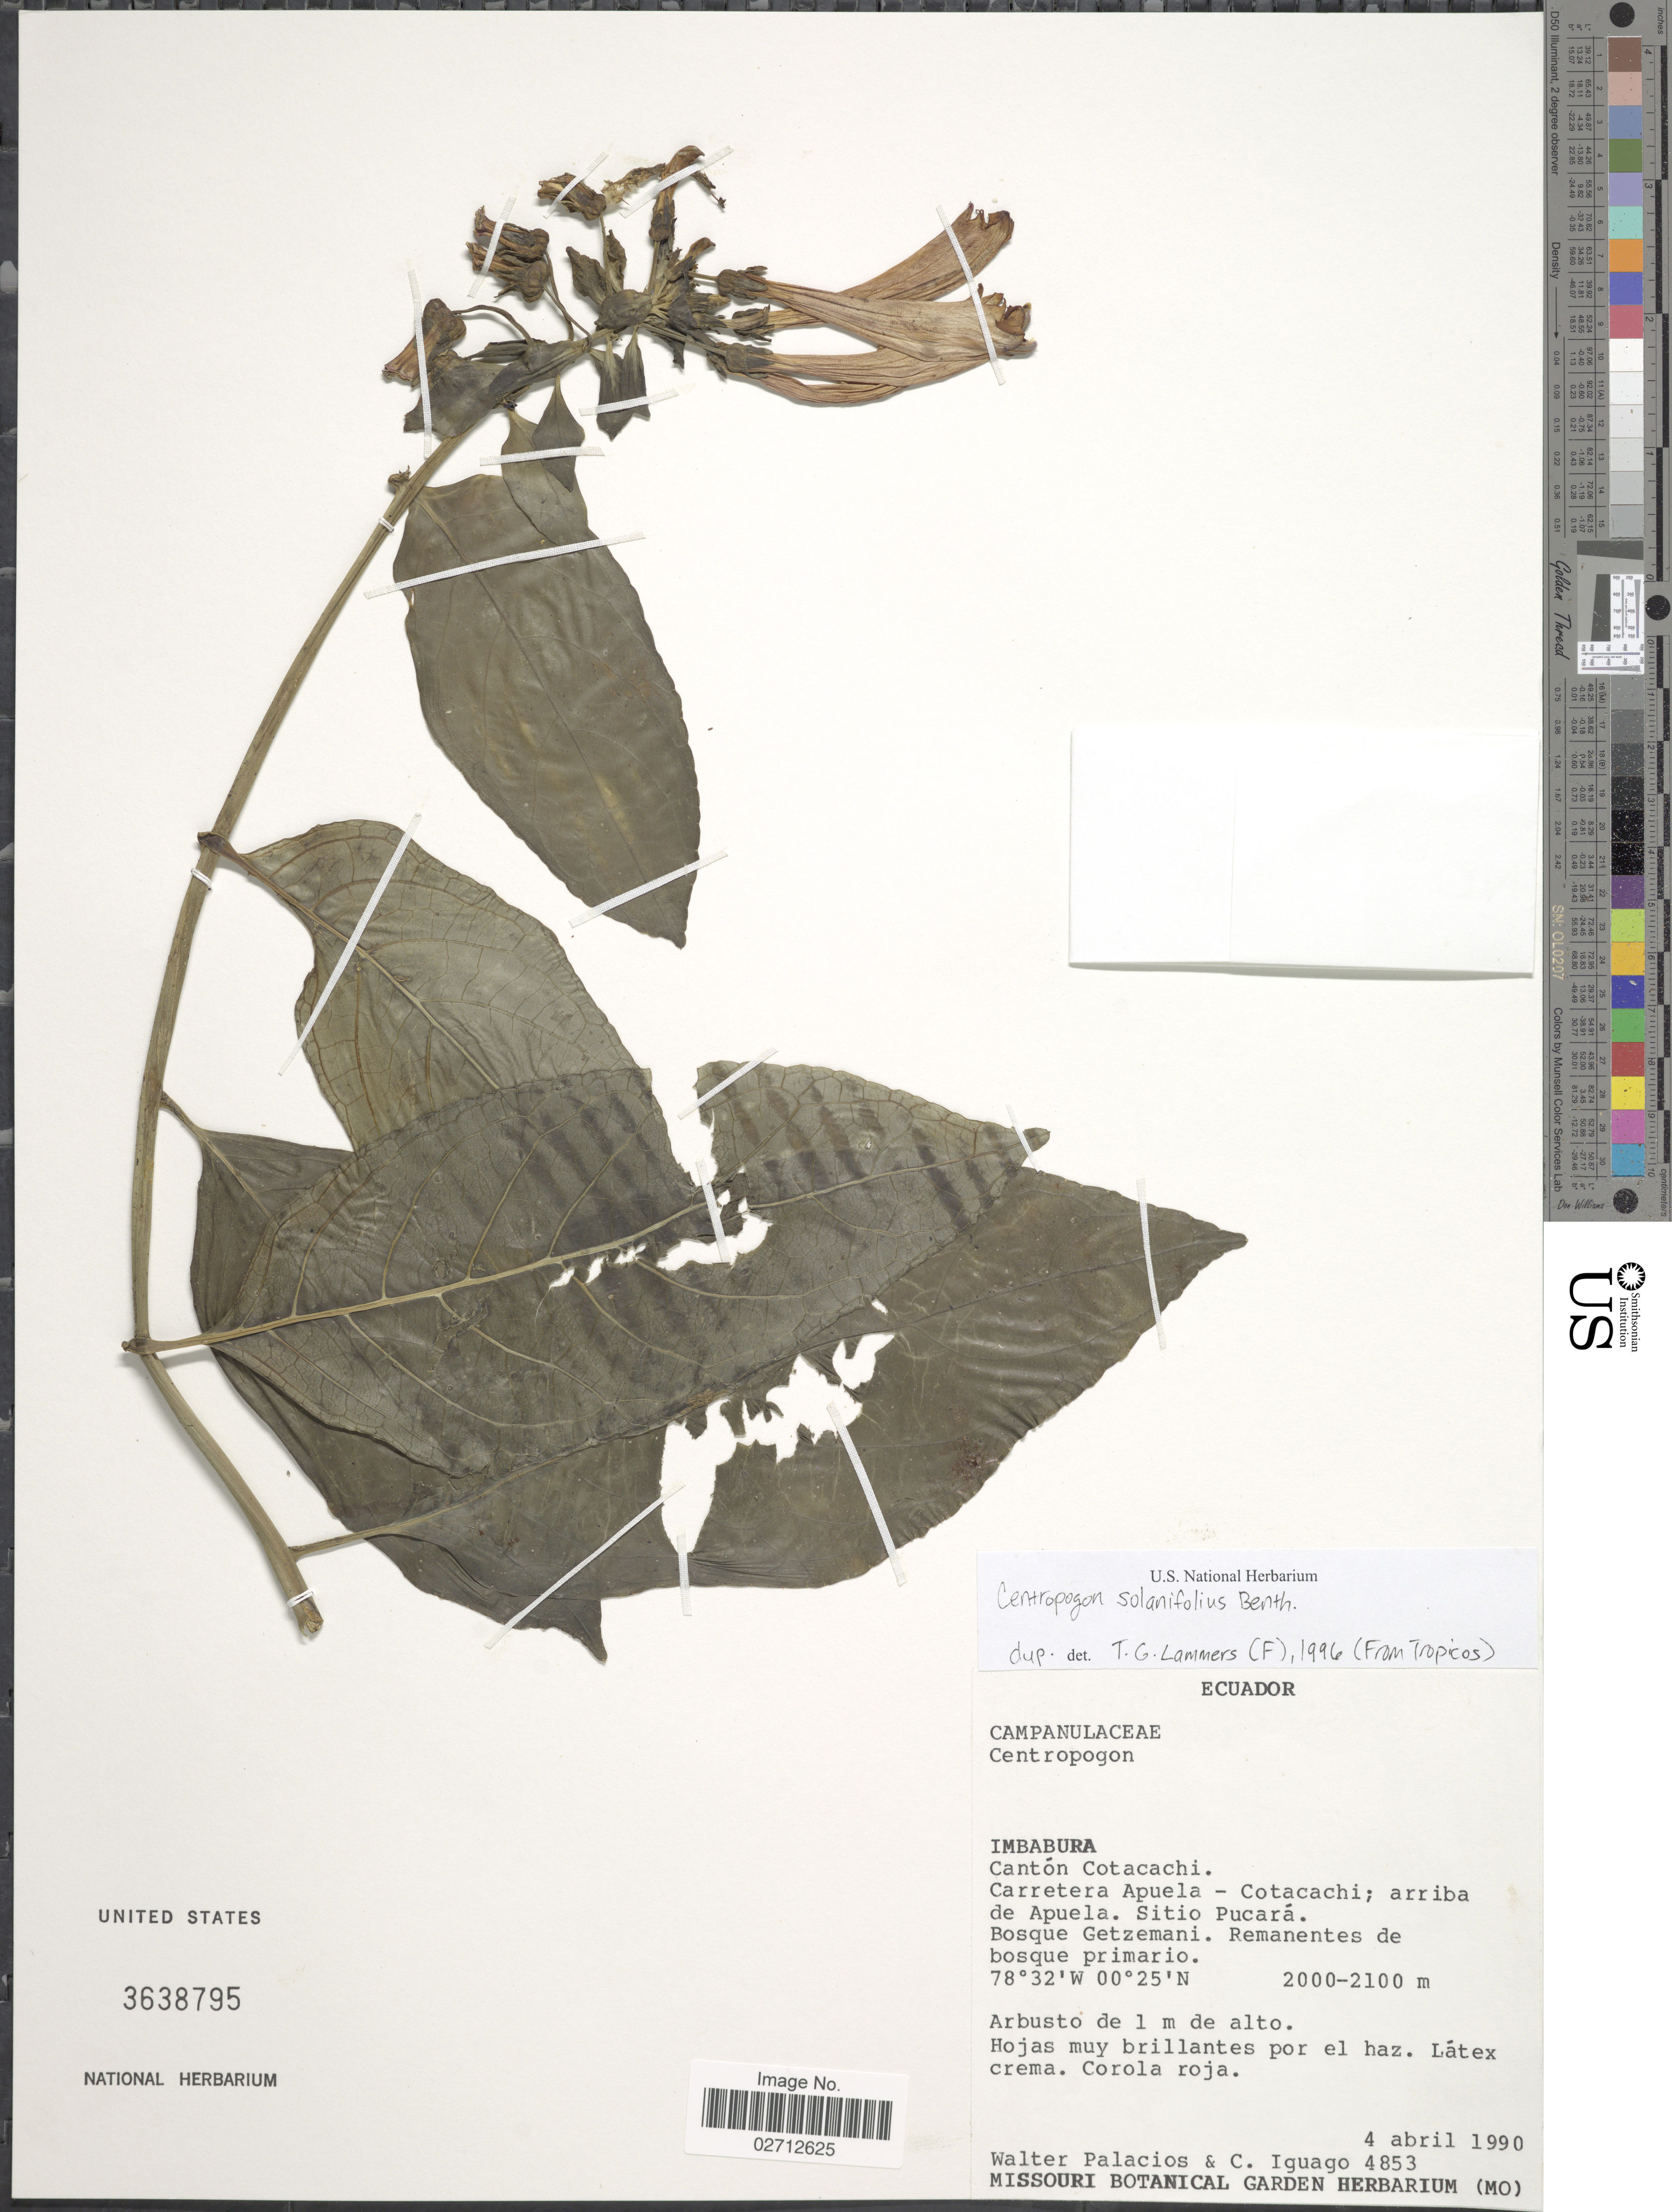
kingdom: Plantae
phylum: Tracheophyta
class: Magnoliopsida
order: Asterales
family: Campanulaceae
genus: Centropogon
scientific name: Centropogon solanifolius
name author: Benth.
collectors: W. Palacios & C. Iguago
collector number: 4853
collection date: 1990-04-04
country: Ecuador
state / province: Imbabura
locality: Cantón Cotacachi. Carretera Apuela - Cotacachi; arriba de Apuela. Sitio Pucará. Bosque Getzemani. Remanentes de bosque primario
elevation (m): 2000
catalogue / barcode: US 3638795